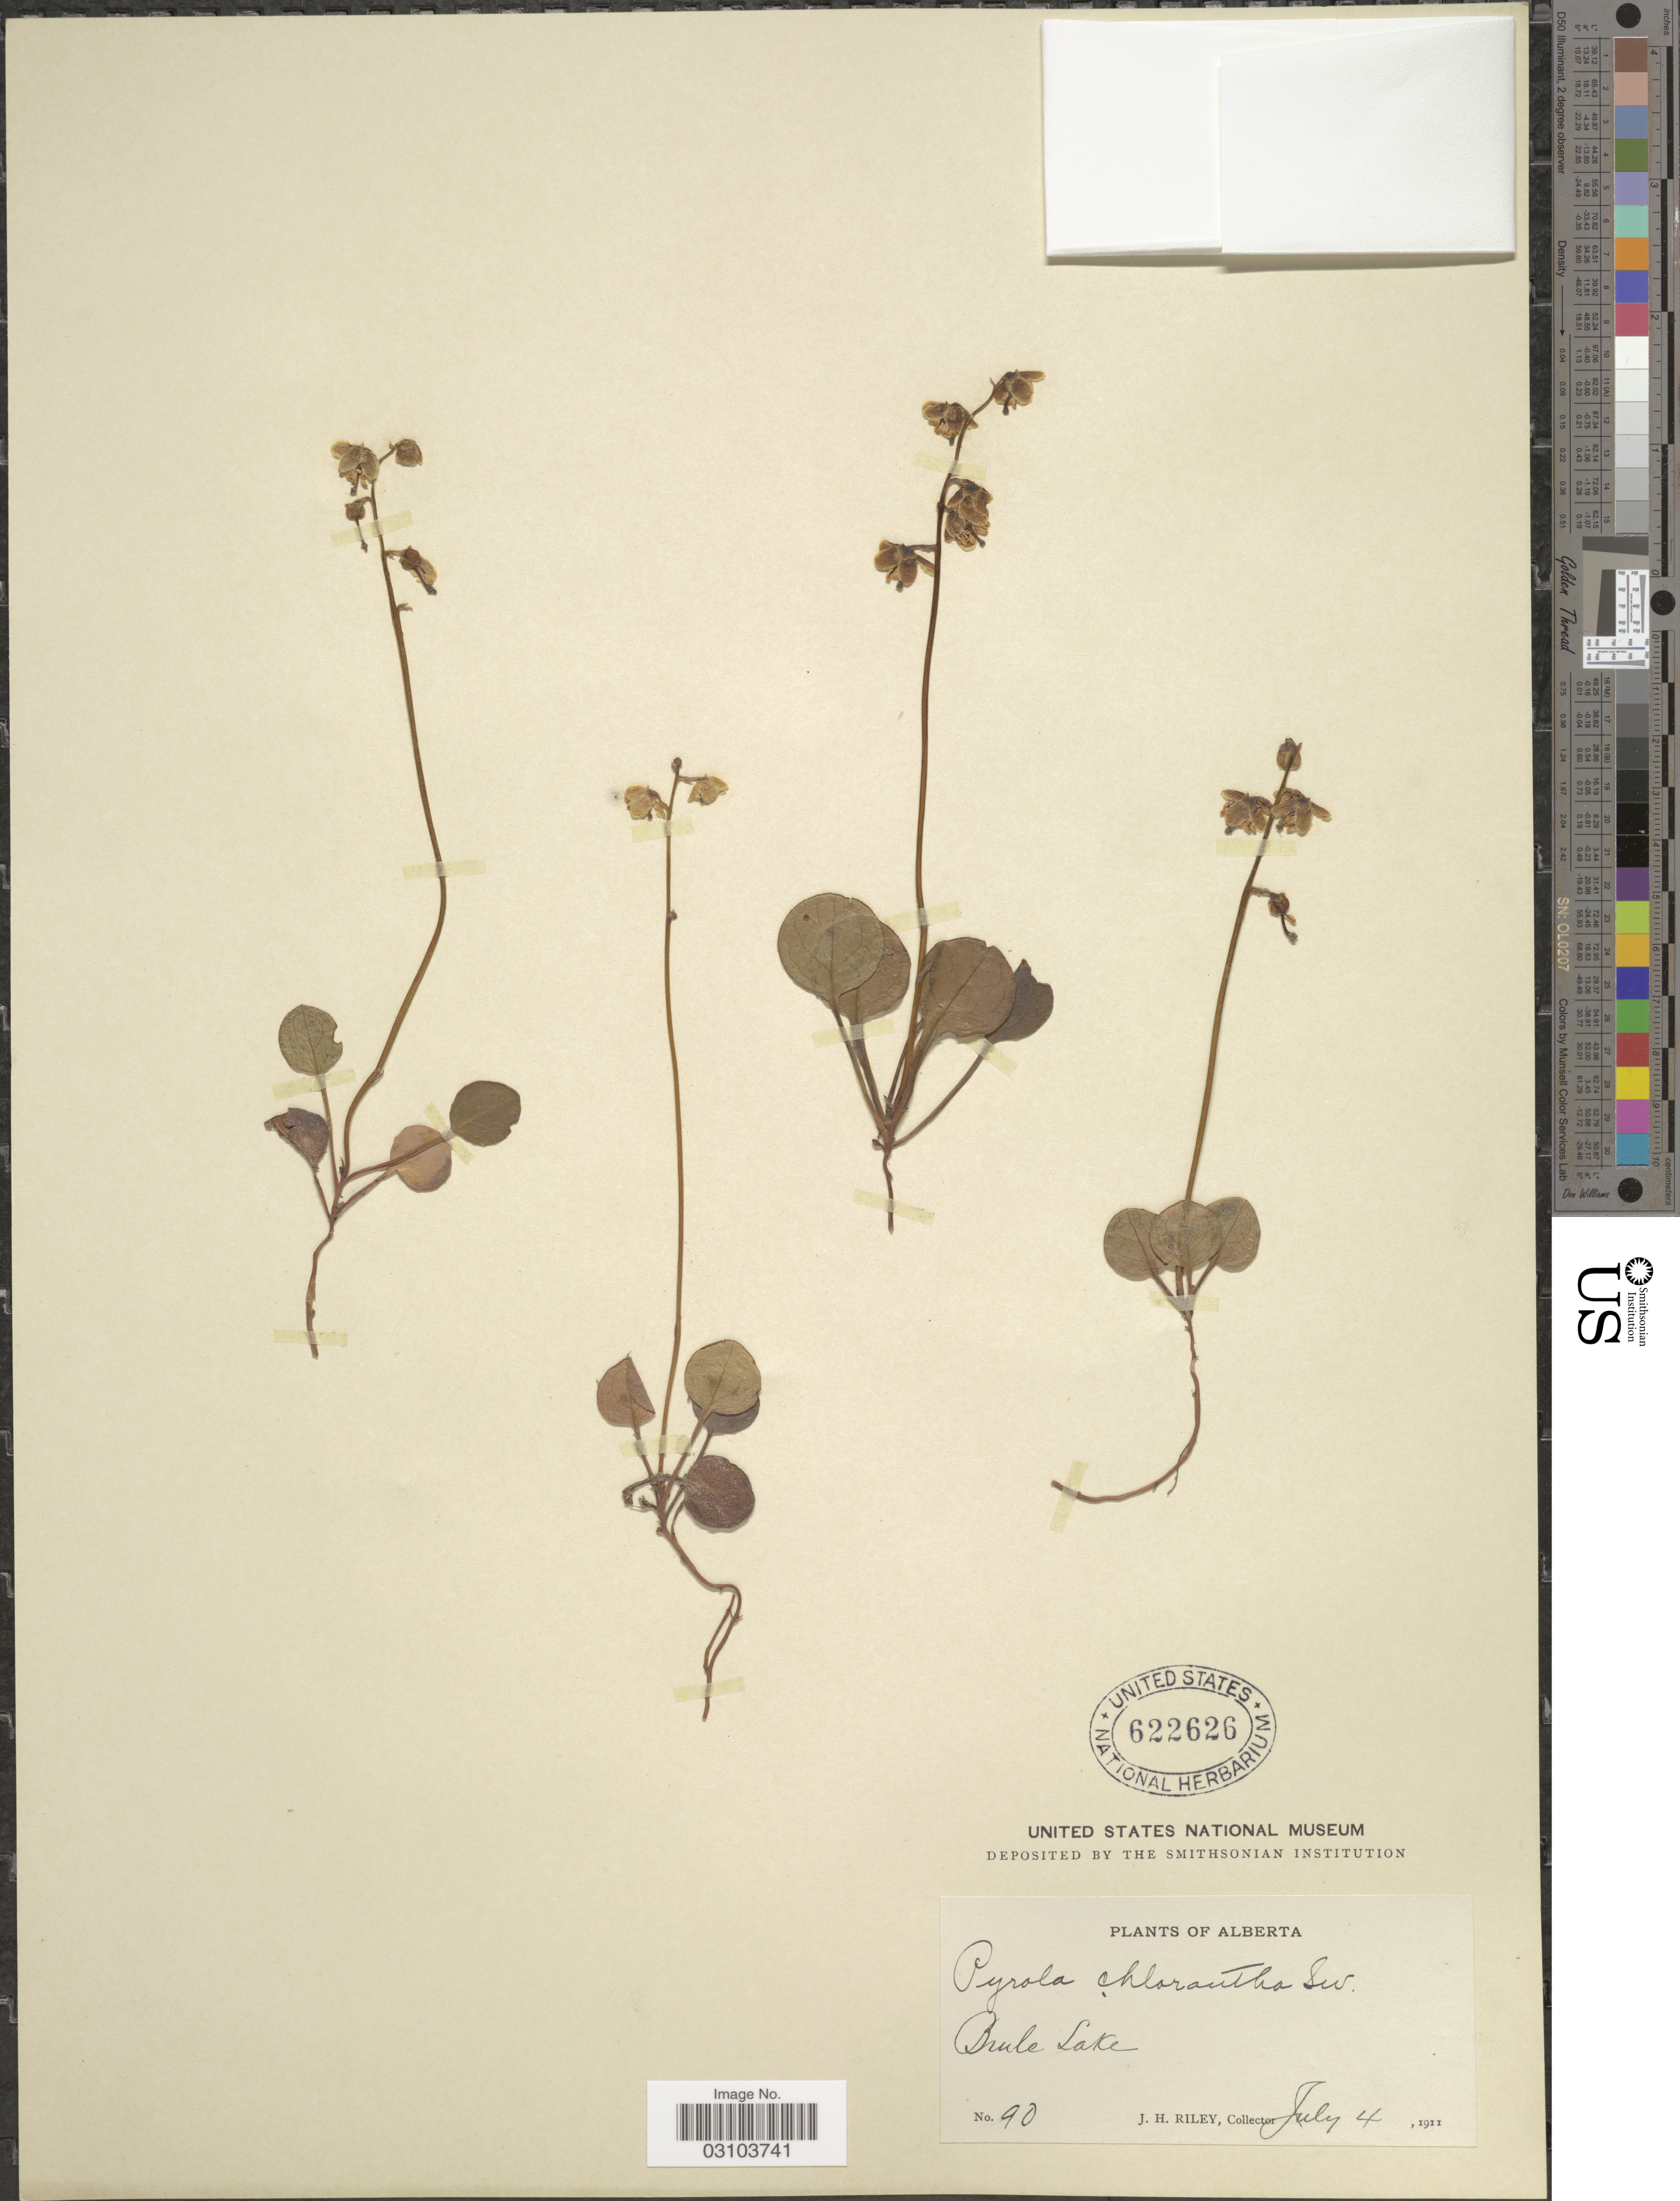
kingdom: Plantae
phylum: Tracheophyta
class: Magnoliopsida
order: Ericales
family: Ericaceae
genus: Pyrola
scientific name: Pyrola chlorantha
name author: Schweigg.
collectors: J. H. Riley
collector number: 90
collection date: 1911-07-04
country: Canada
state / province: Alberta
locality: Brule Lake.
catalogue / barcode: US 622626